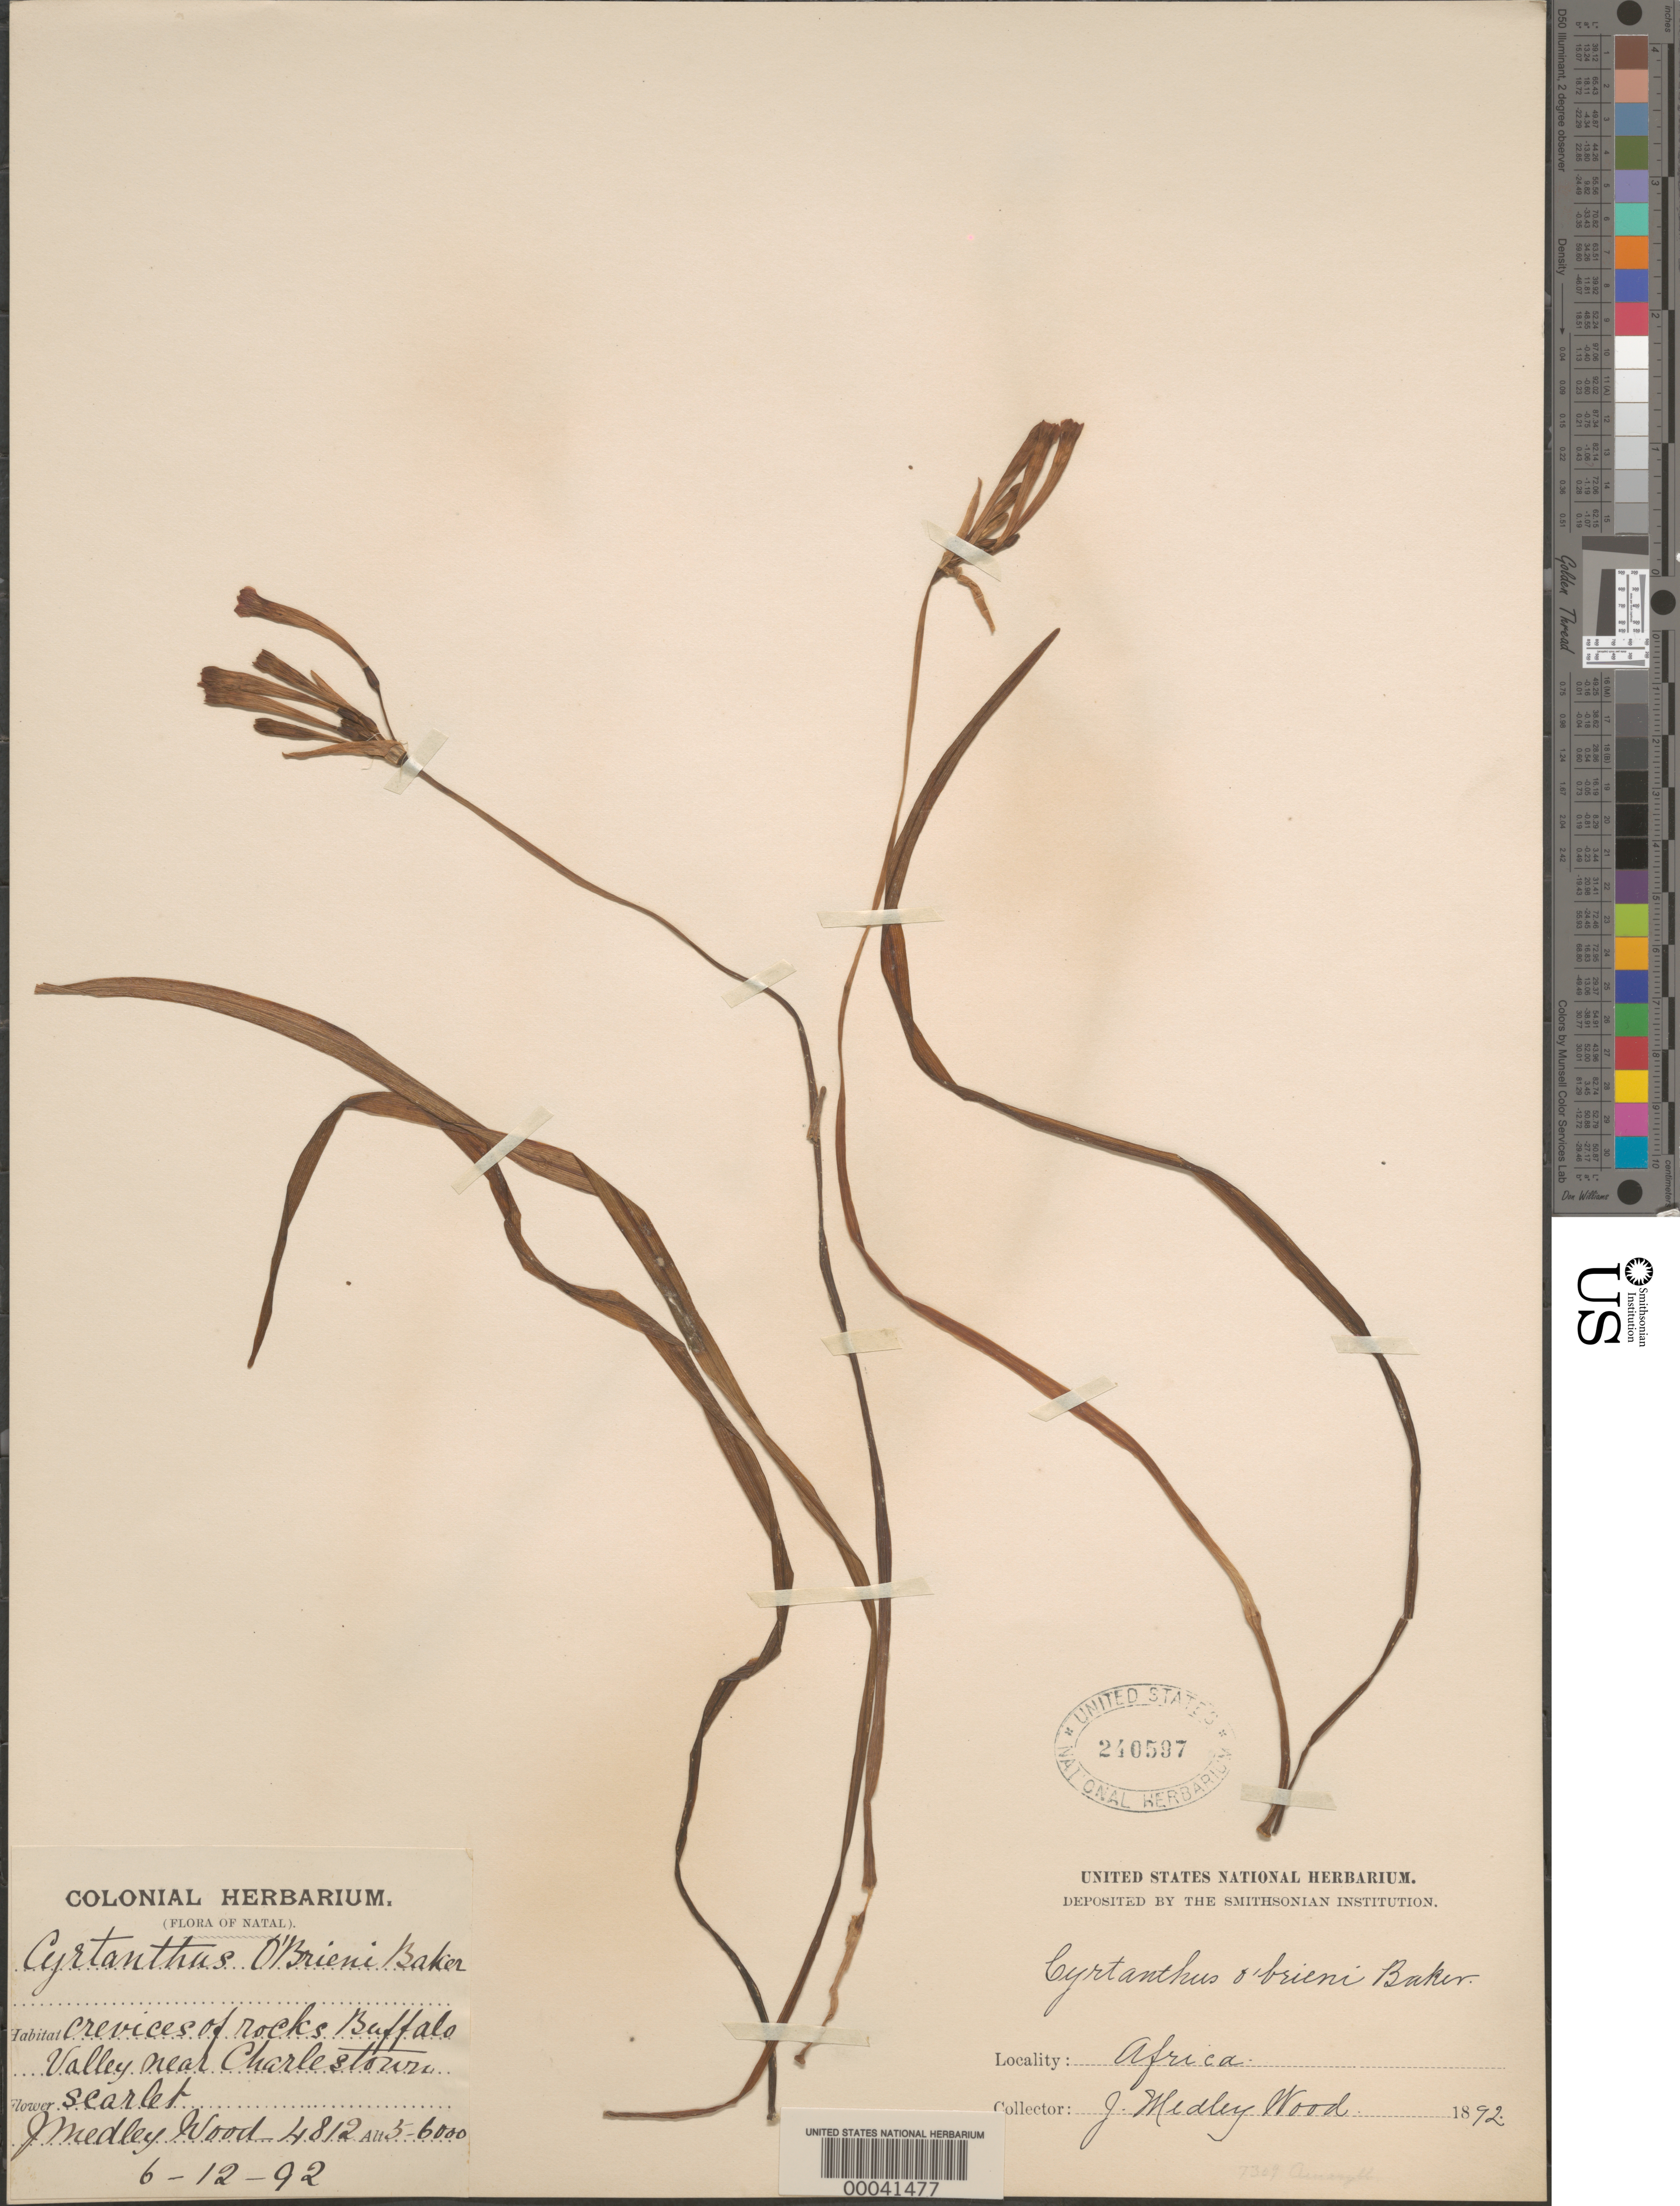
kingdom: Plantae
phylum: Tracheophyta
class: Liliopsida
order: Asparagales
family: Amaryllidaceae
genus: Cyrtanthus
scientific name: Cyrtanthus obrienii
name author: Baker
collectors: J. M. Wood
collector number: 4812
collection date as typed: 06 Dec 1892 or 12 Jun 1892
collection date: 1892-06-12 or 1892-12-06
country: South Africa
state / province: KwaZulu-Natal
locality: Buffalo valley, near charlestown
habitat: Crevices of rocks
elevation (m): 1524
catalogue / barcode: US 240597